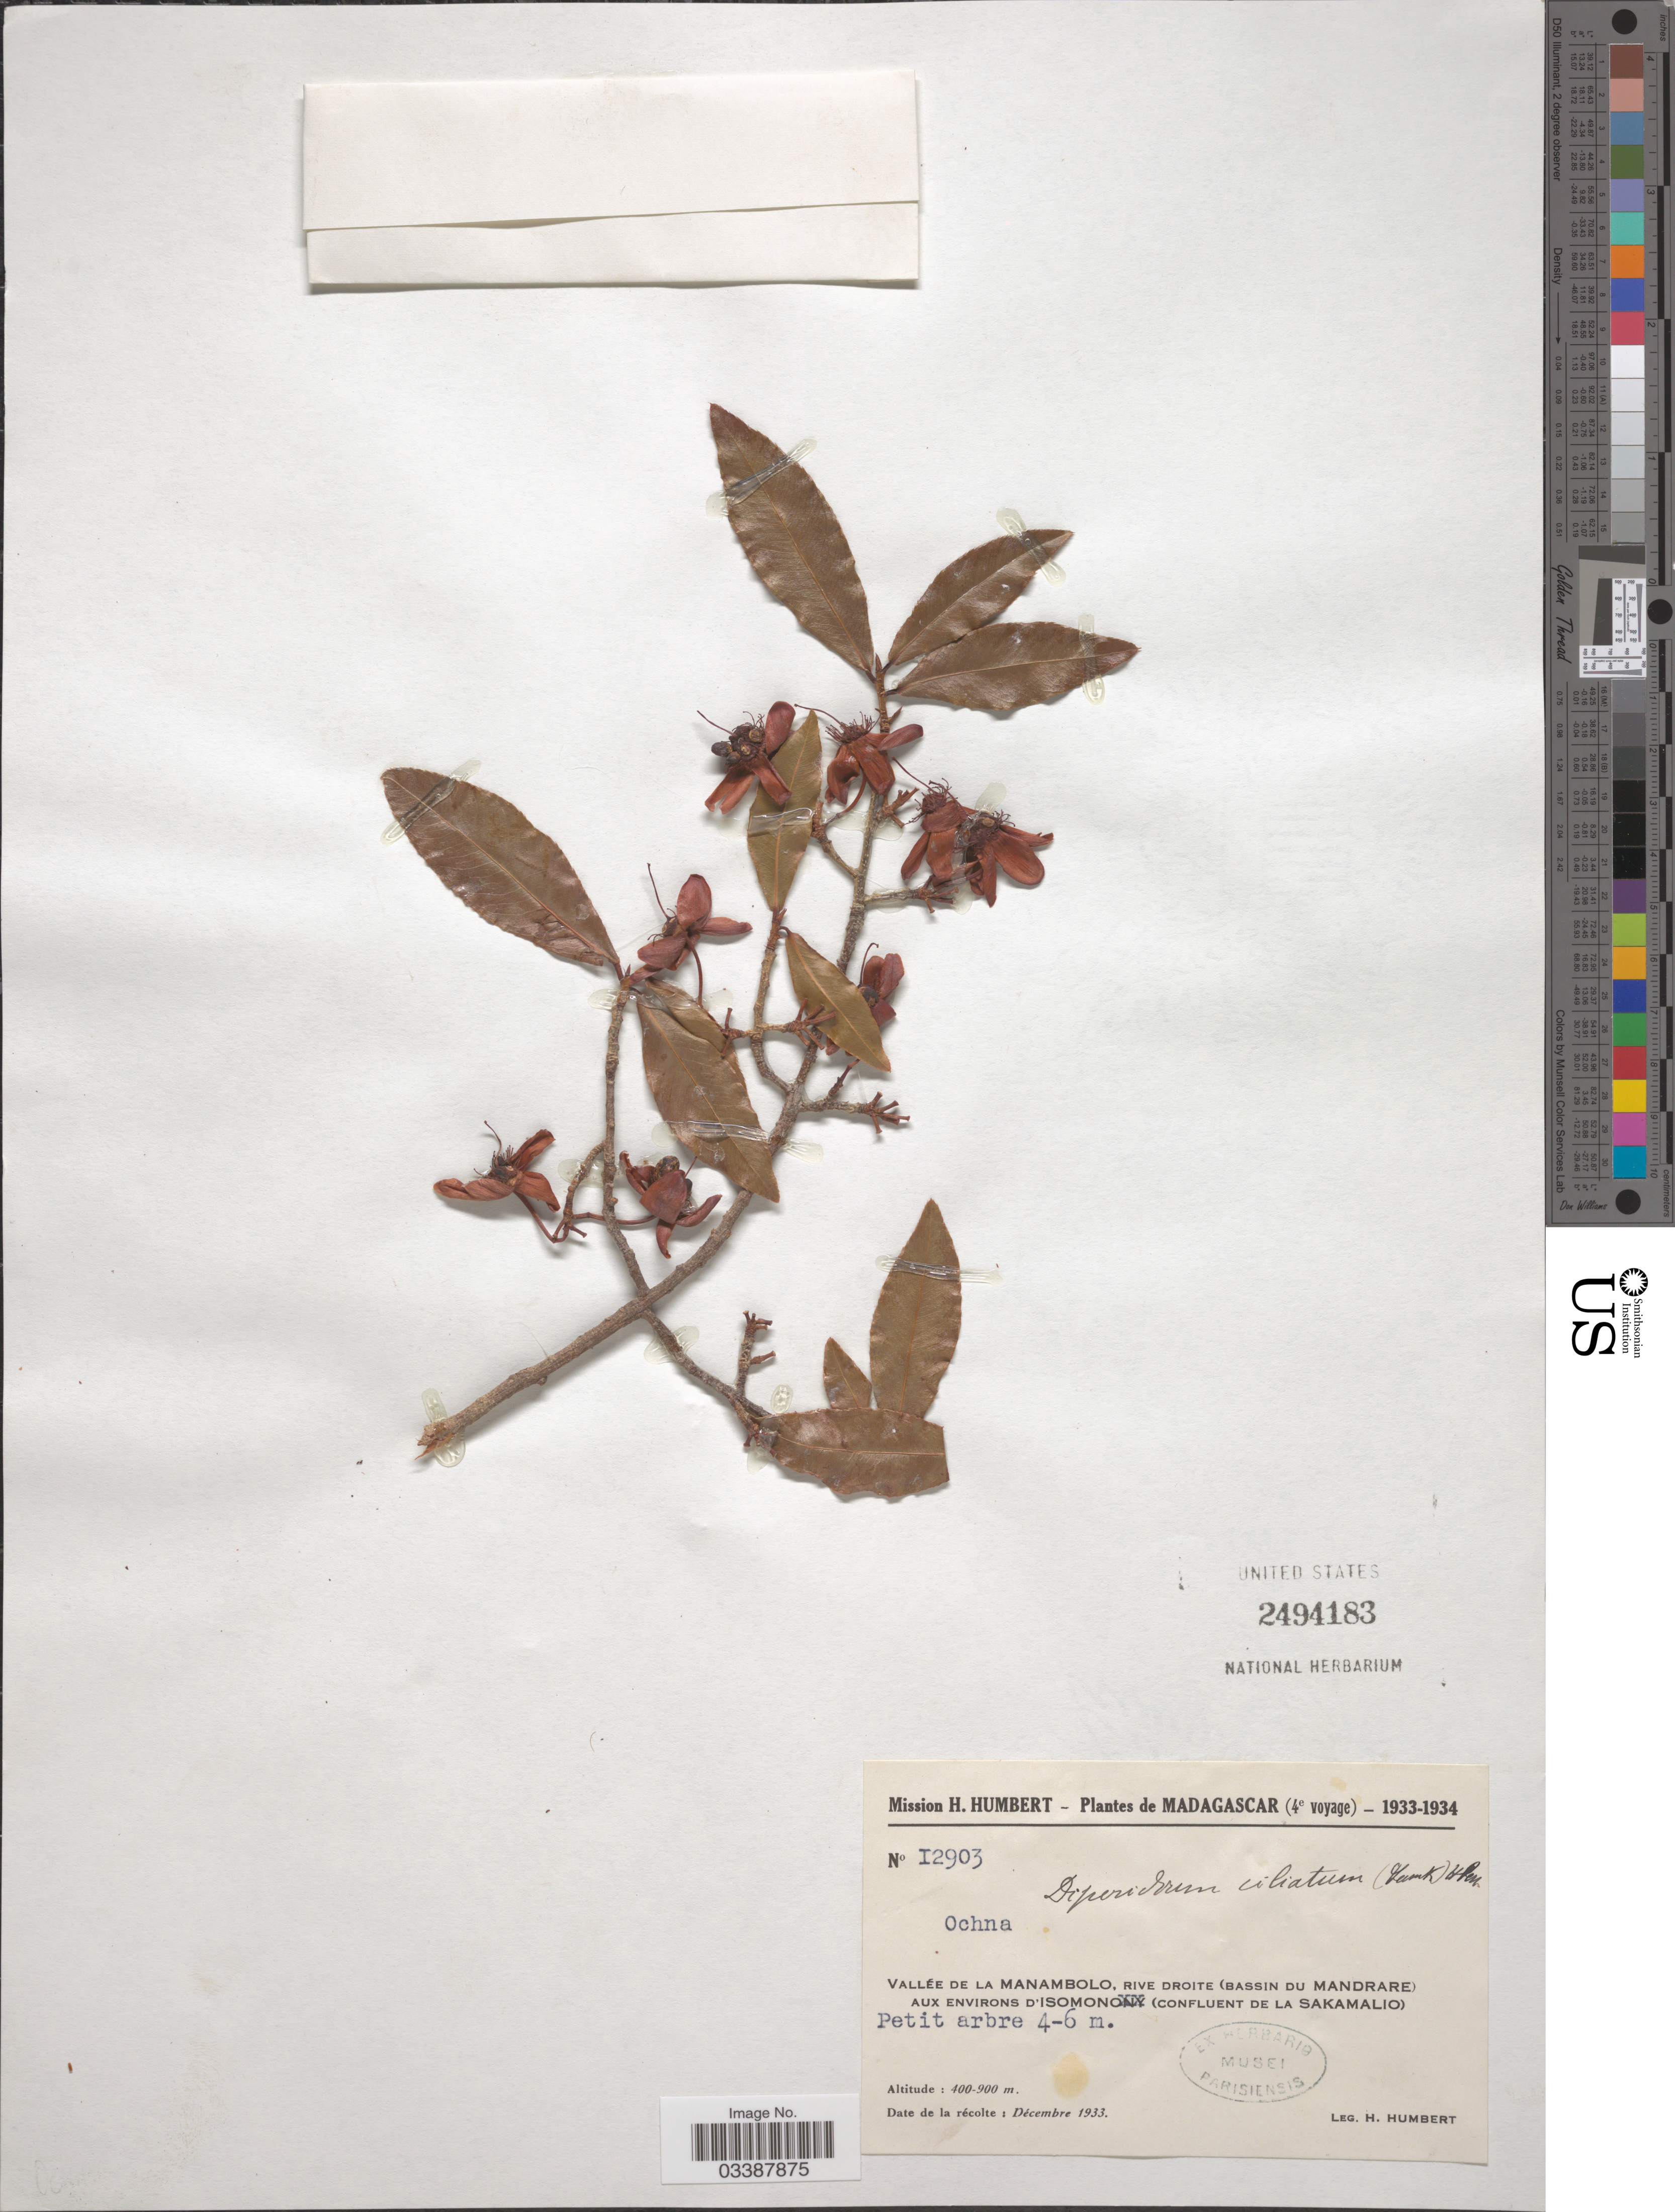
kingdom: Plantae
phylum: Tracheophyta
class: Magnoliopsida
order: Malpighiales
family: Ochnaceae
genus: Ochna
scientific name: Ochna ciliata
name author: Lam.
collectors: H. Humbert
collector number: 12903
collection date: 1933-12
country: Madagascar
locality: Vallée de La Manambolo, rive droite (Bassin du Mandrare) aux environs d'Isomono (confluent de La Sakamalio).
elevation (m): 400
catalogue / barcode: US 2494183